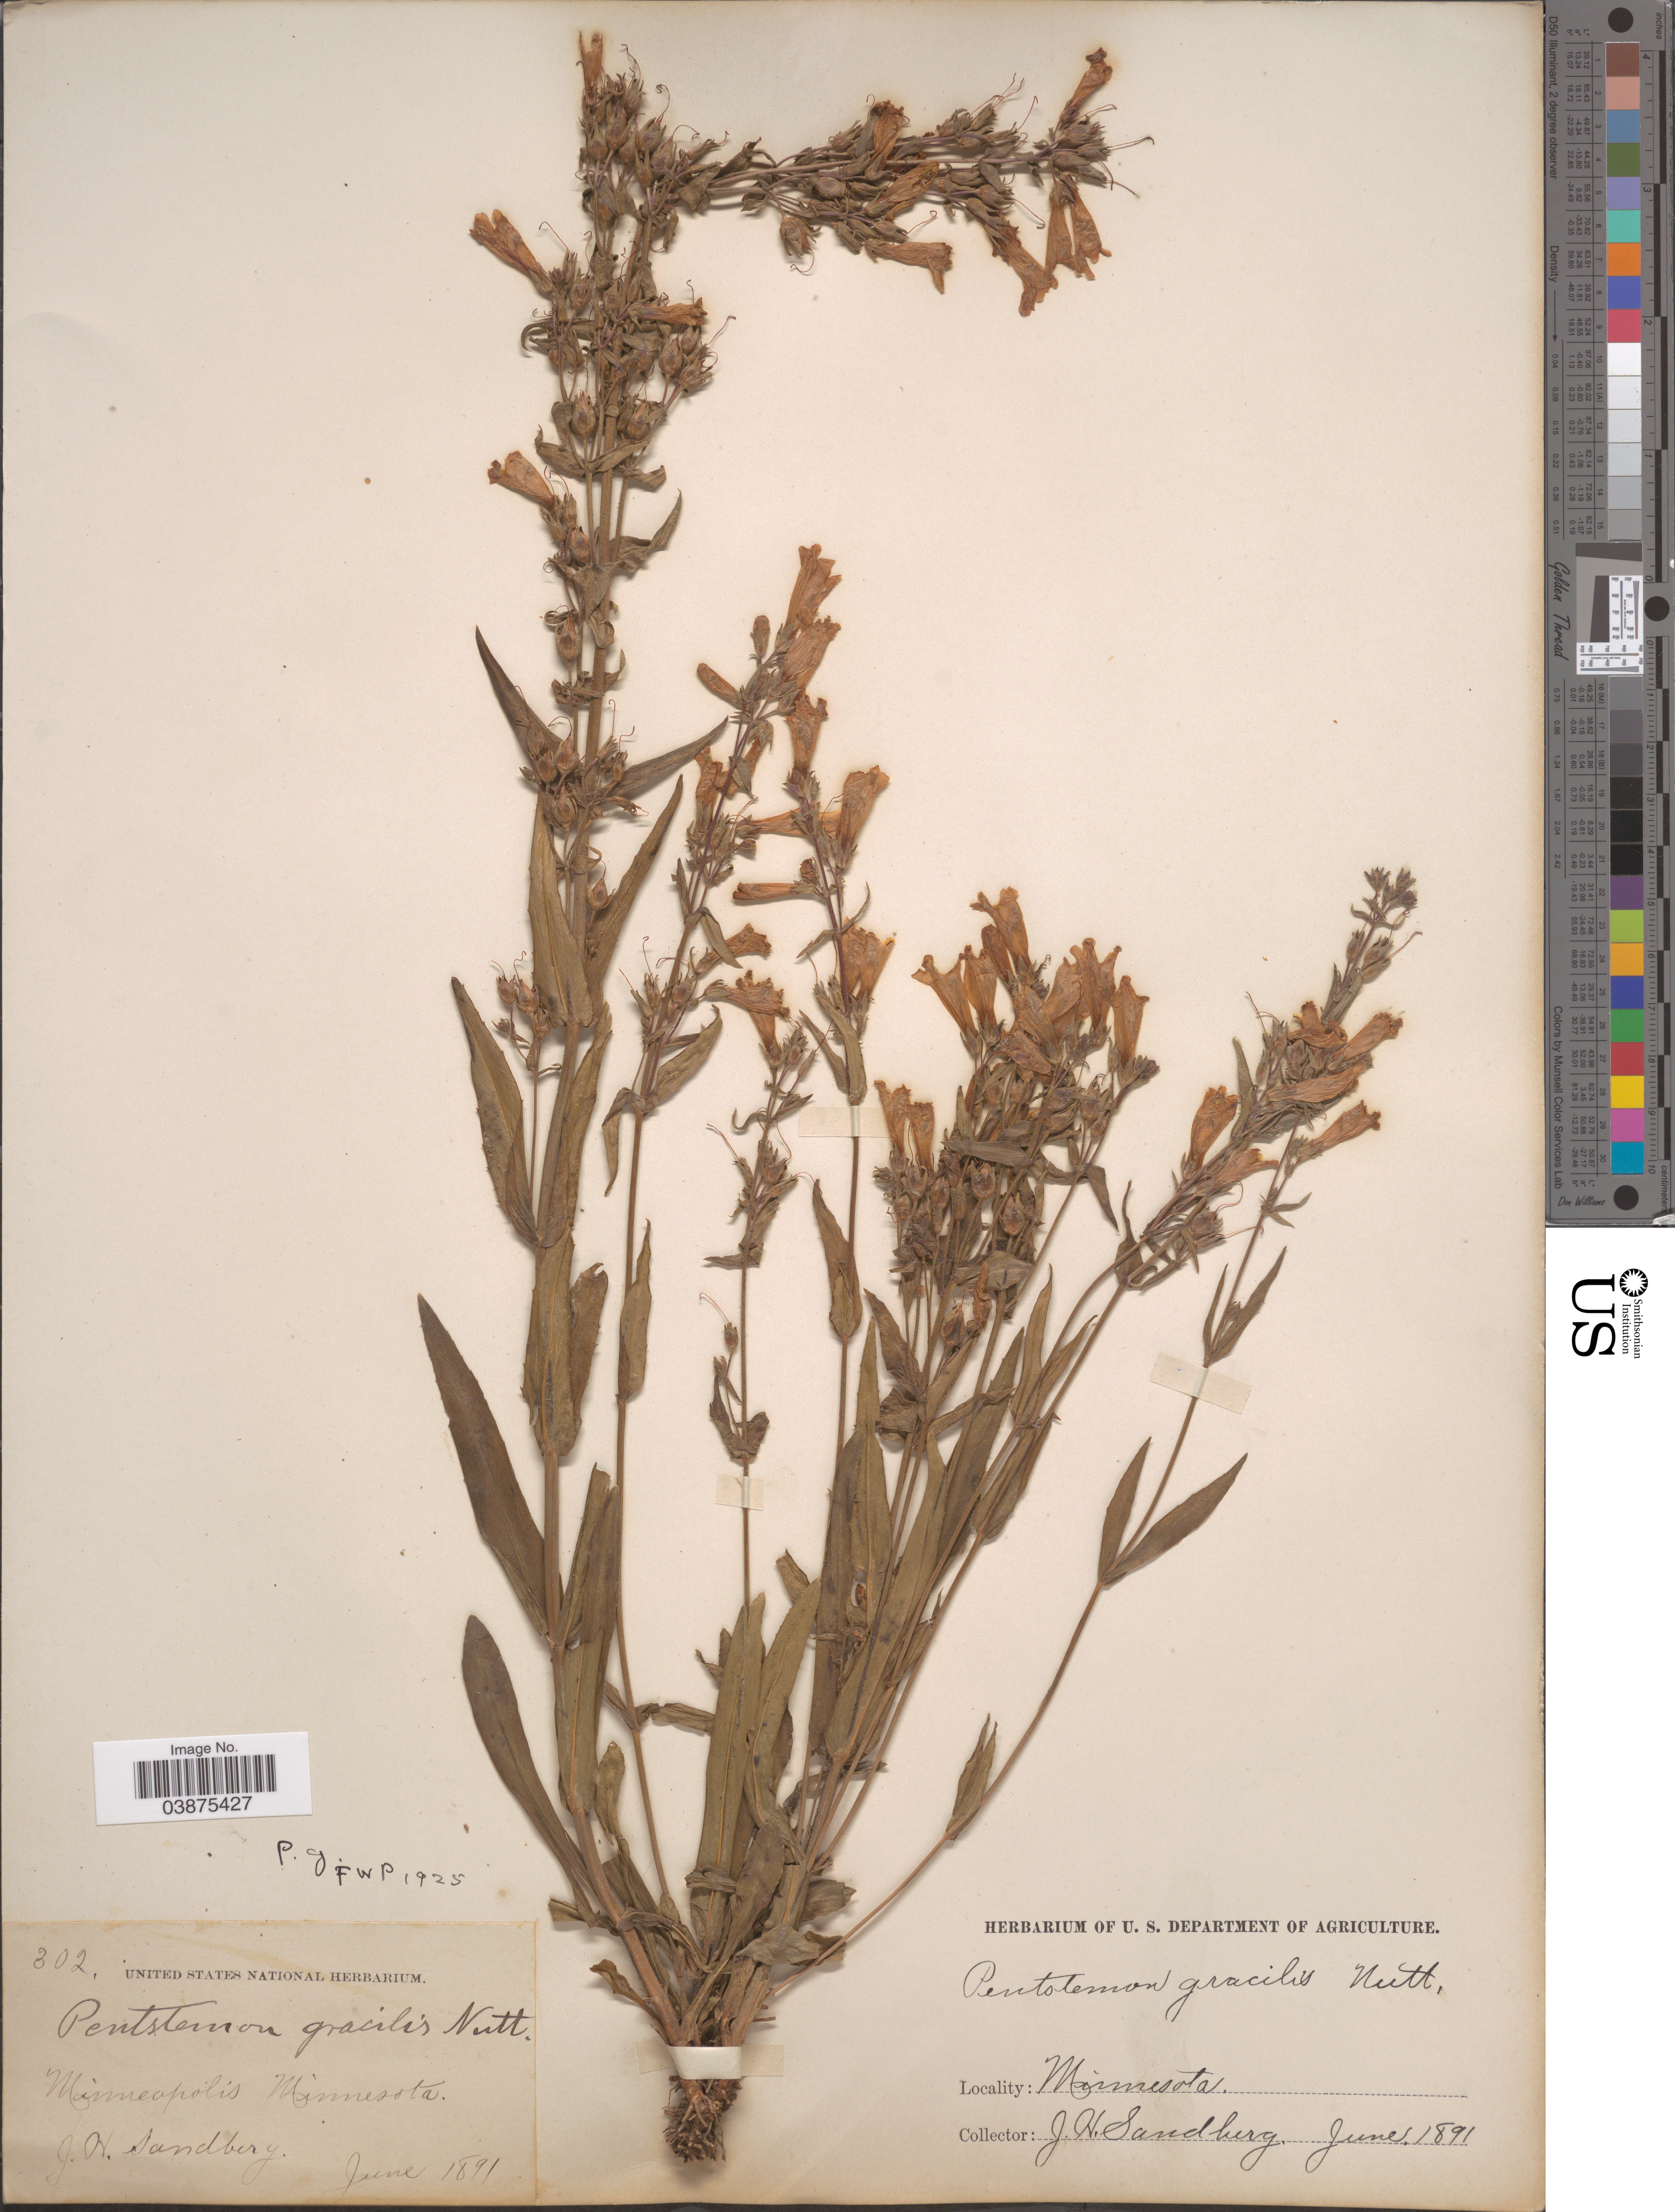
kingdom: Plantae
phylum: Tracheophyta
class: Magnoliopsida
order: Lamiales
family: Plantaginaceae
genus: Penstemon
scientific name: Penstemon gracilis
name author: Nutt.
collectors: J. H. Sandberg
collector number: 302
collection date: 1891-06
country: United States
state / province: Minnesota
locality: Minneapolis.